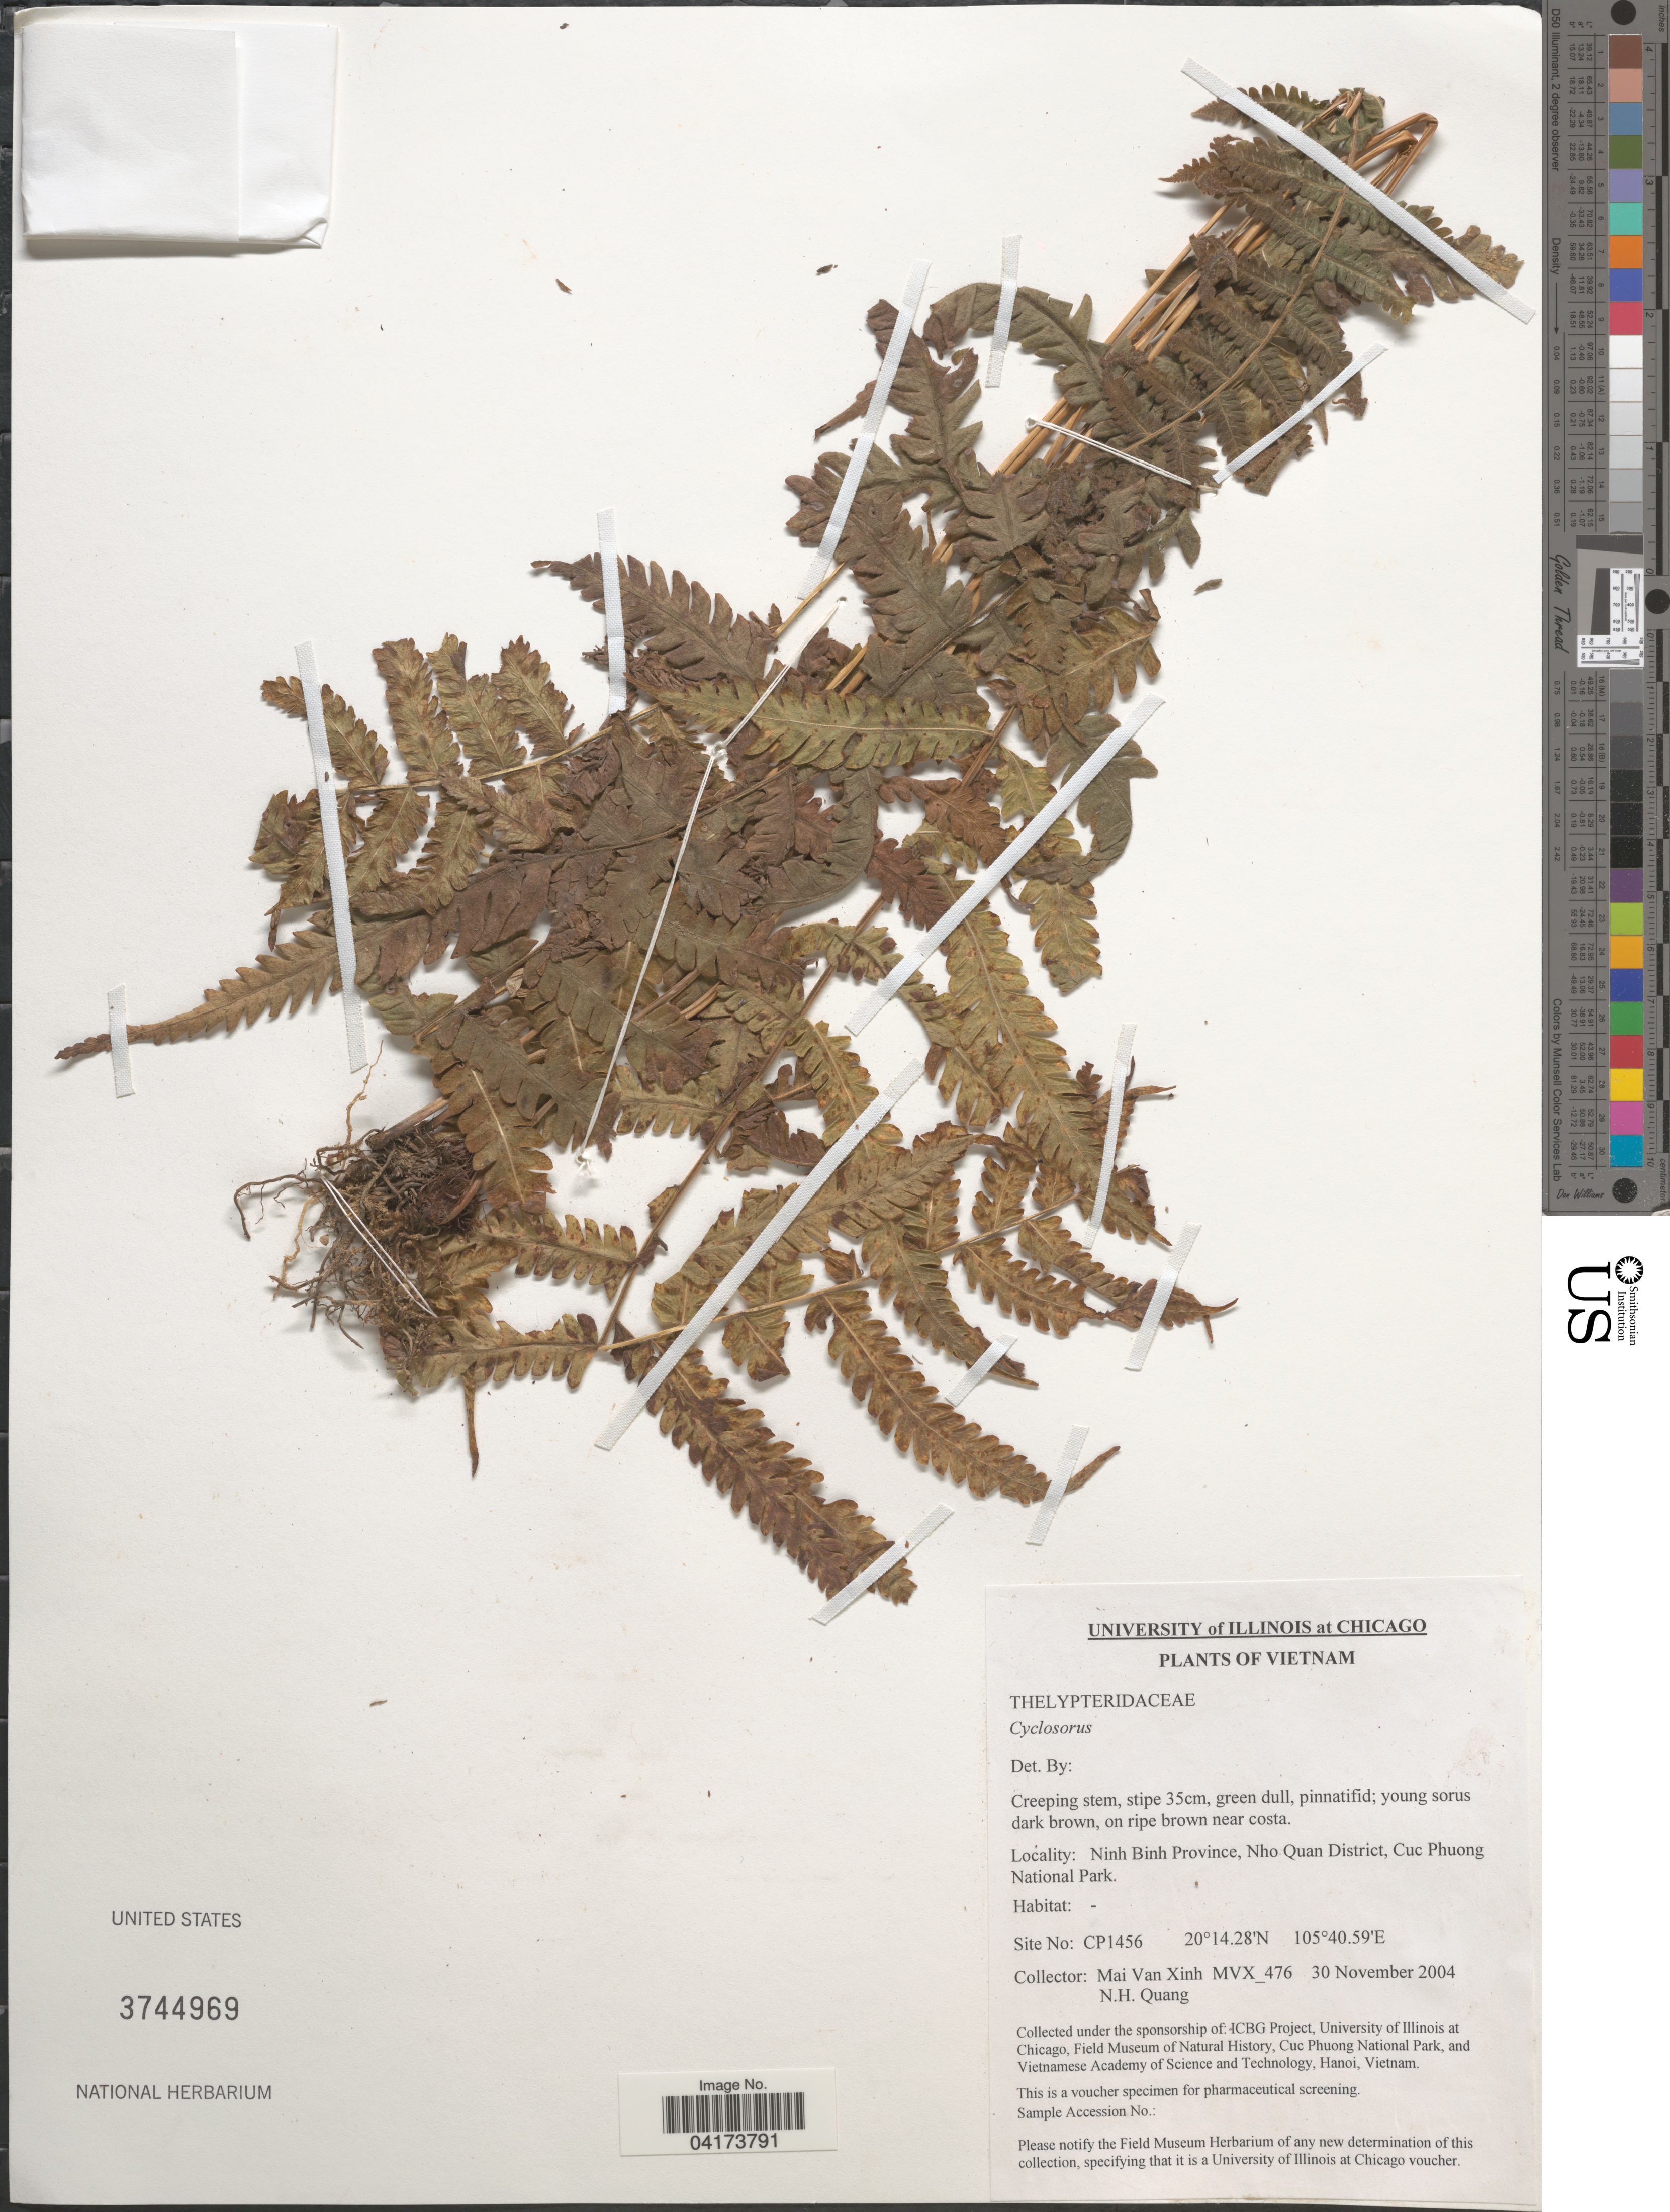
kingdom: Plantae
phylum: Tracheophyta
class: Polypodiopsida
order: Polypodiales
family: Thelypteridaceae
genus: Cyclosorus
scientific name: Cyclosorus sp.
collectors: M. Xinh & N. Quang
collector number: MVX476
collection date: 2004-11-30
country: Vietnam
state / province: Ninh Binh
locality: Nho Quan District, Cuc Phuong National Park.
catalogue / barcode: US 3744969